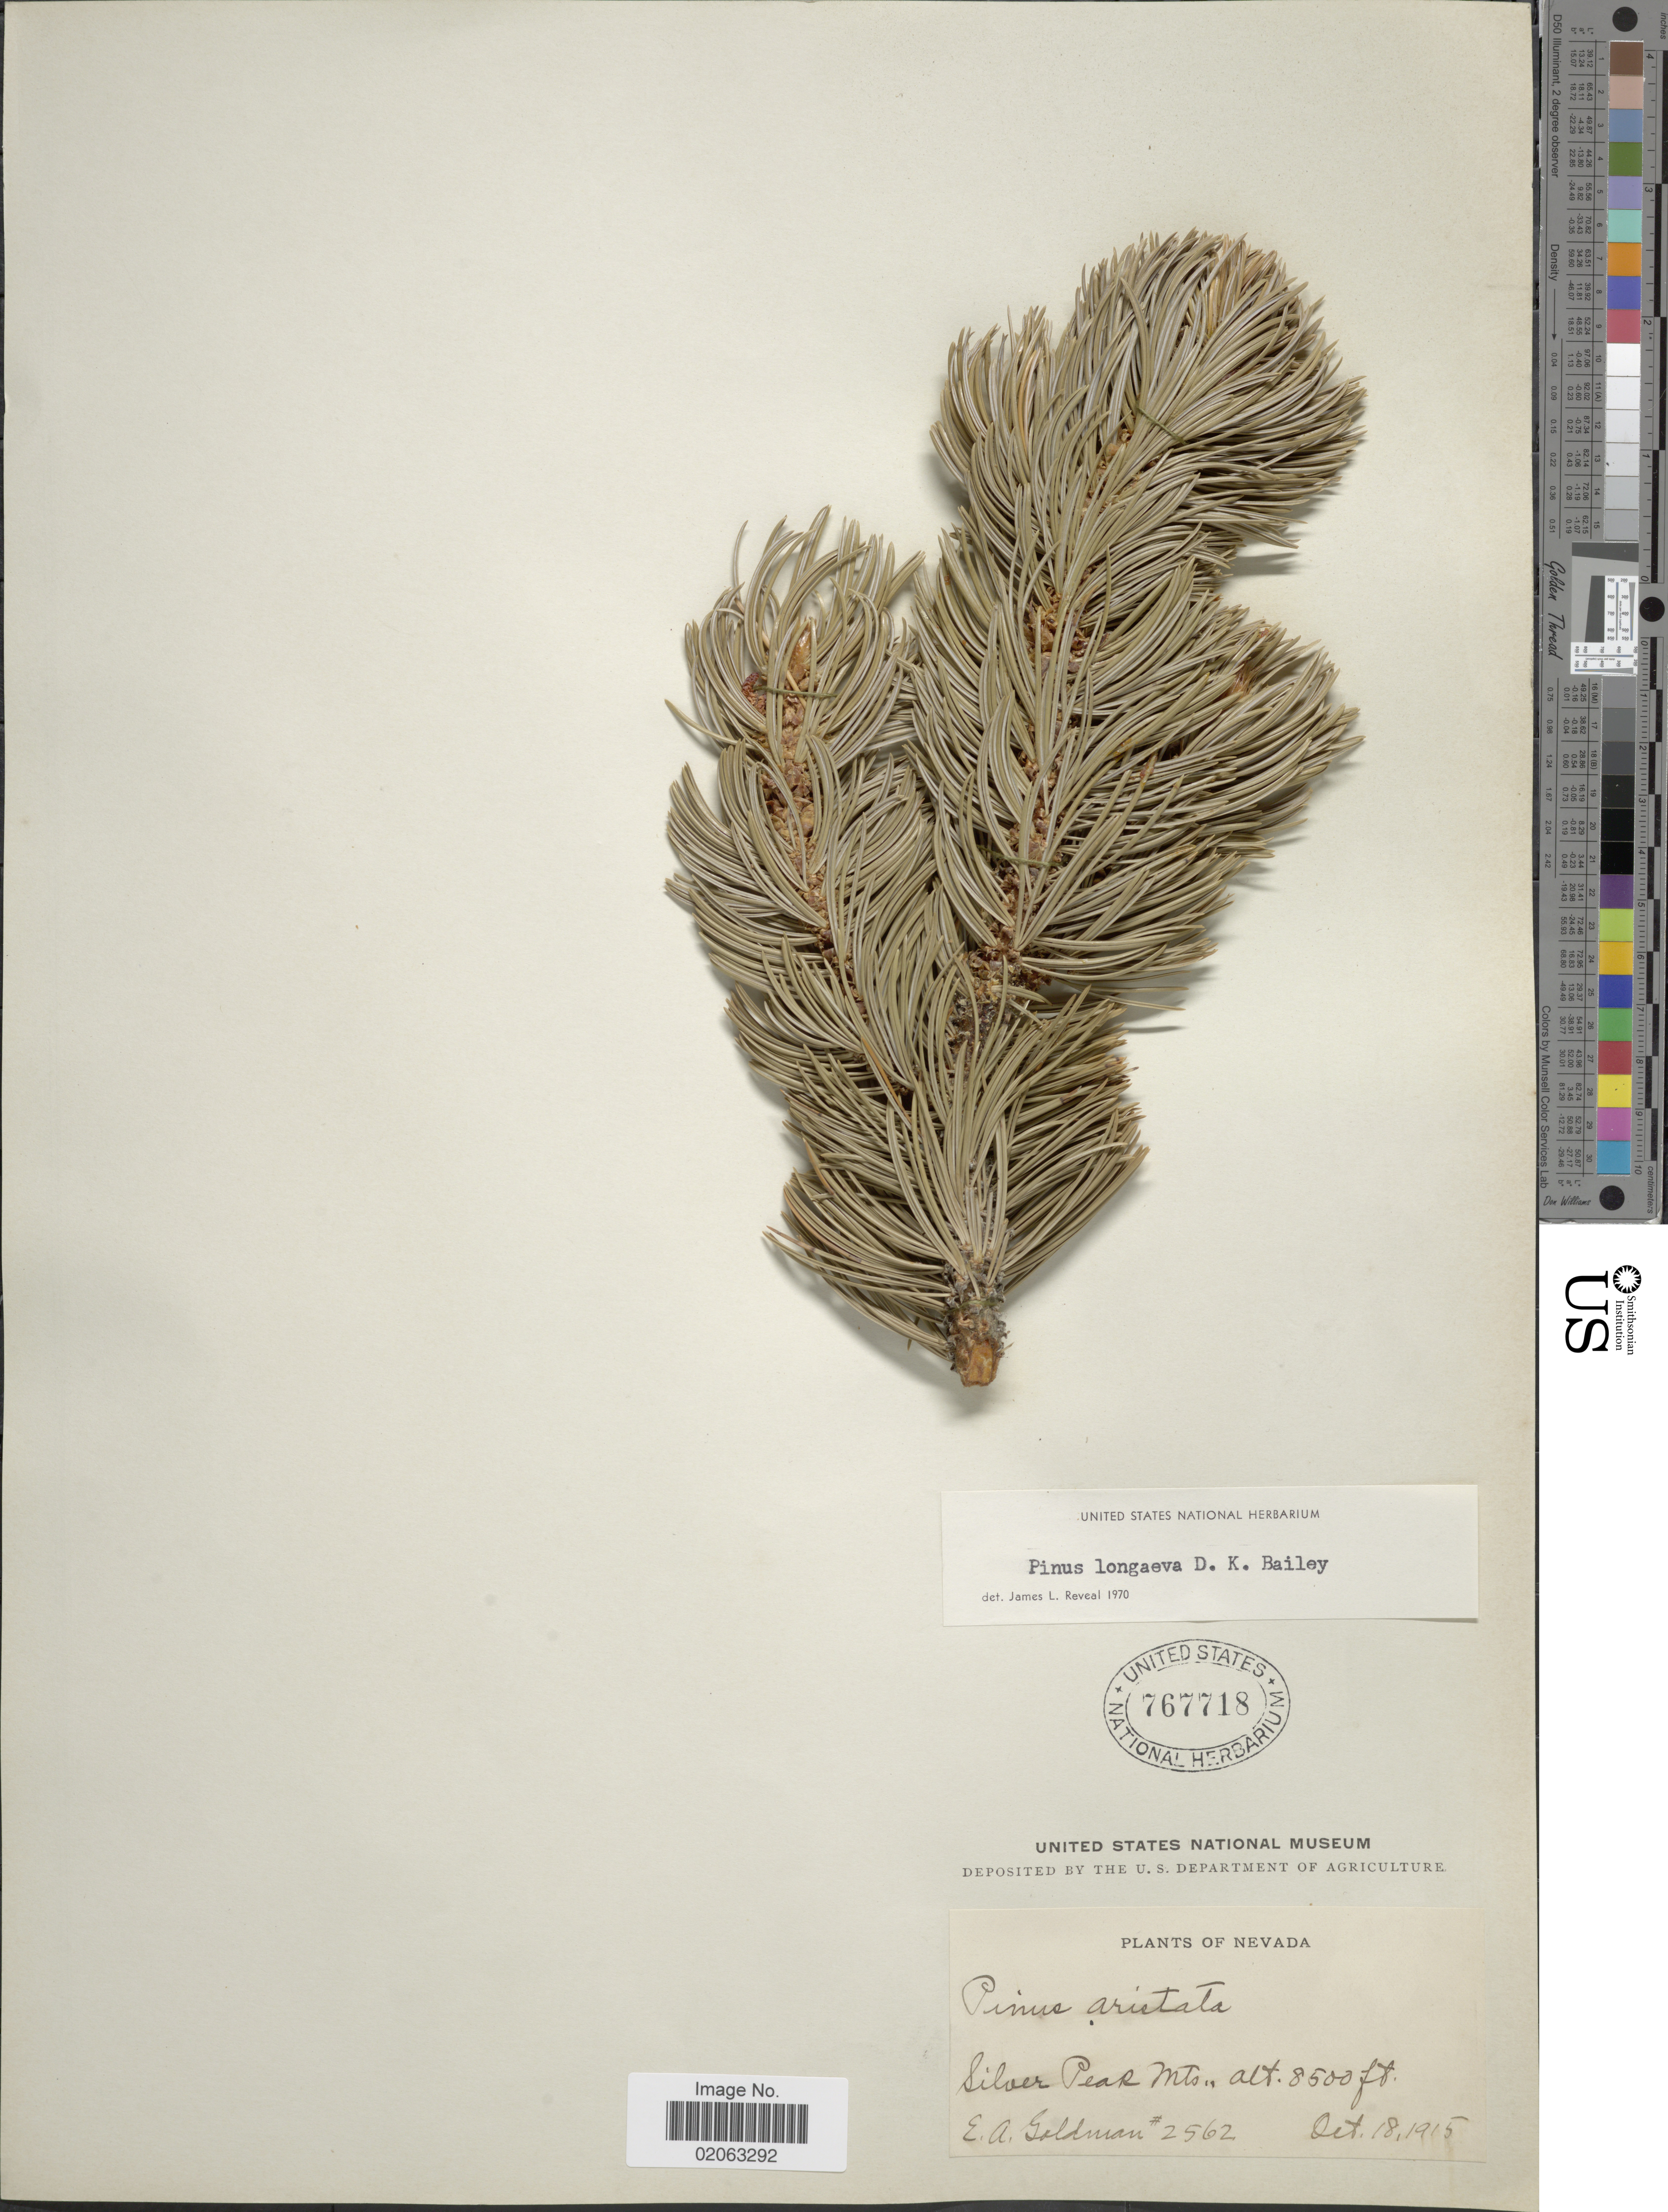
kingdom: Plantae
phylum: Tracheophyta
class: Pinopsida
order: Pinales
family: Pinaceae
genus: Pinus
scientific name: Pinus aristata var. longaeva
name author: (D.K. Bailey) Little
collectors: E. A. Goldman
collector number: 2562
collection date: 1915-10-18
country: United States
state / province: Nevada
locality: Silver Peak Mts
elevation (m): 2591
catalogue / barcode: US 767718